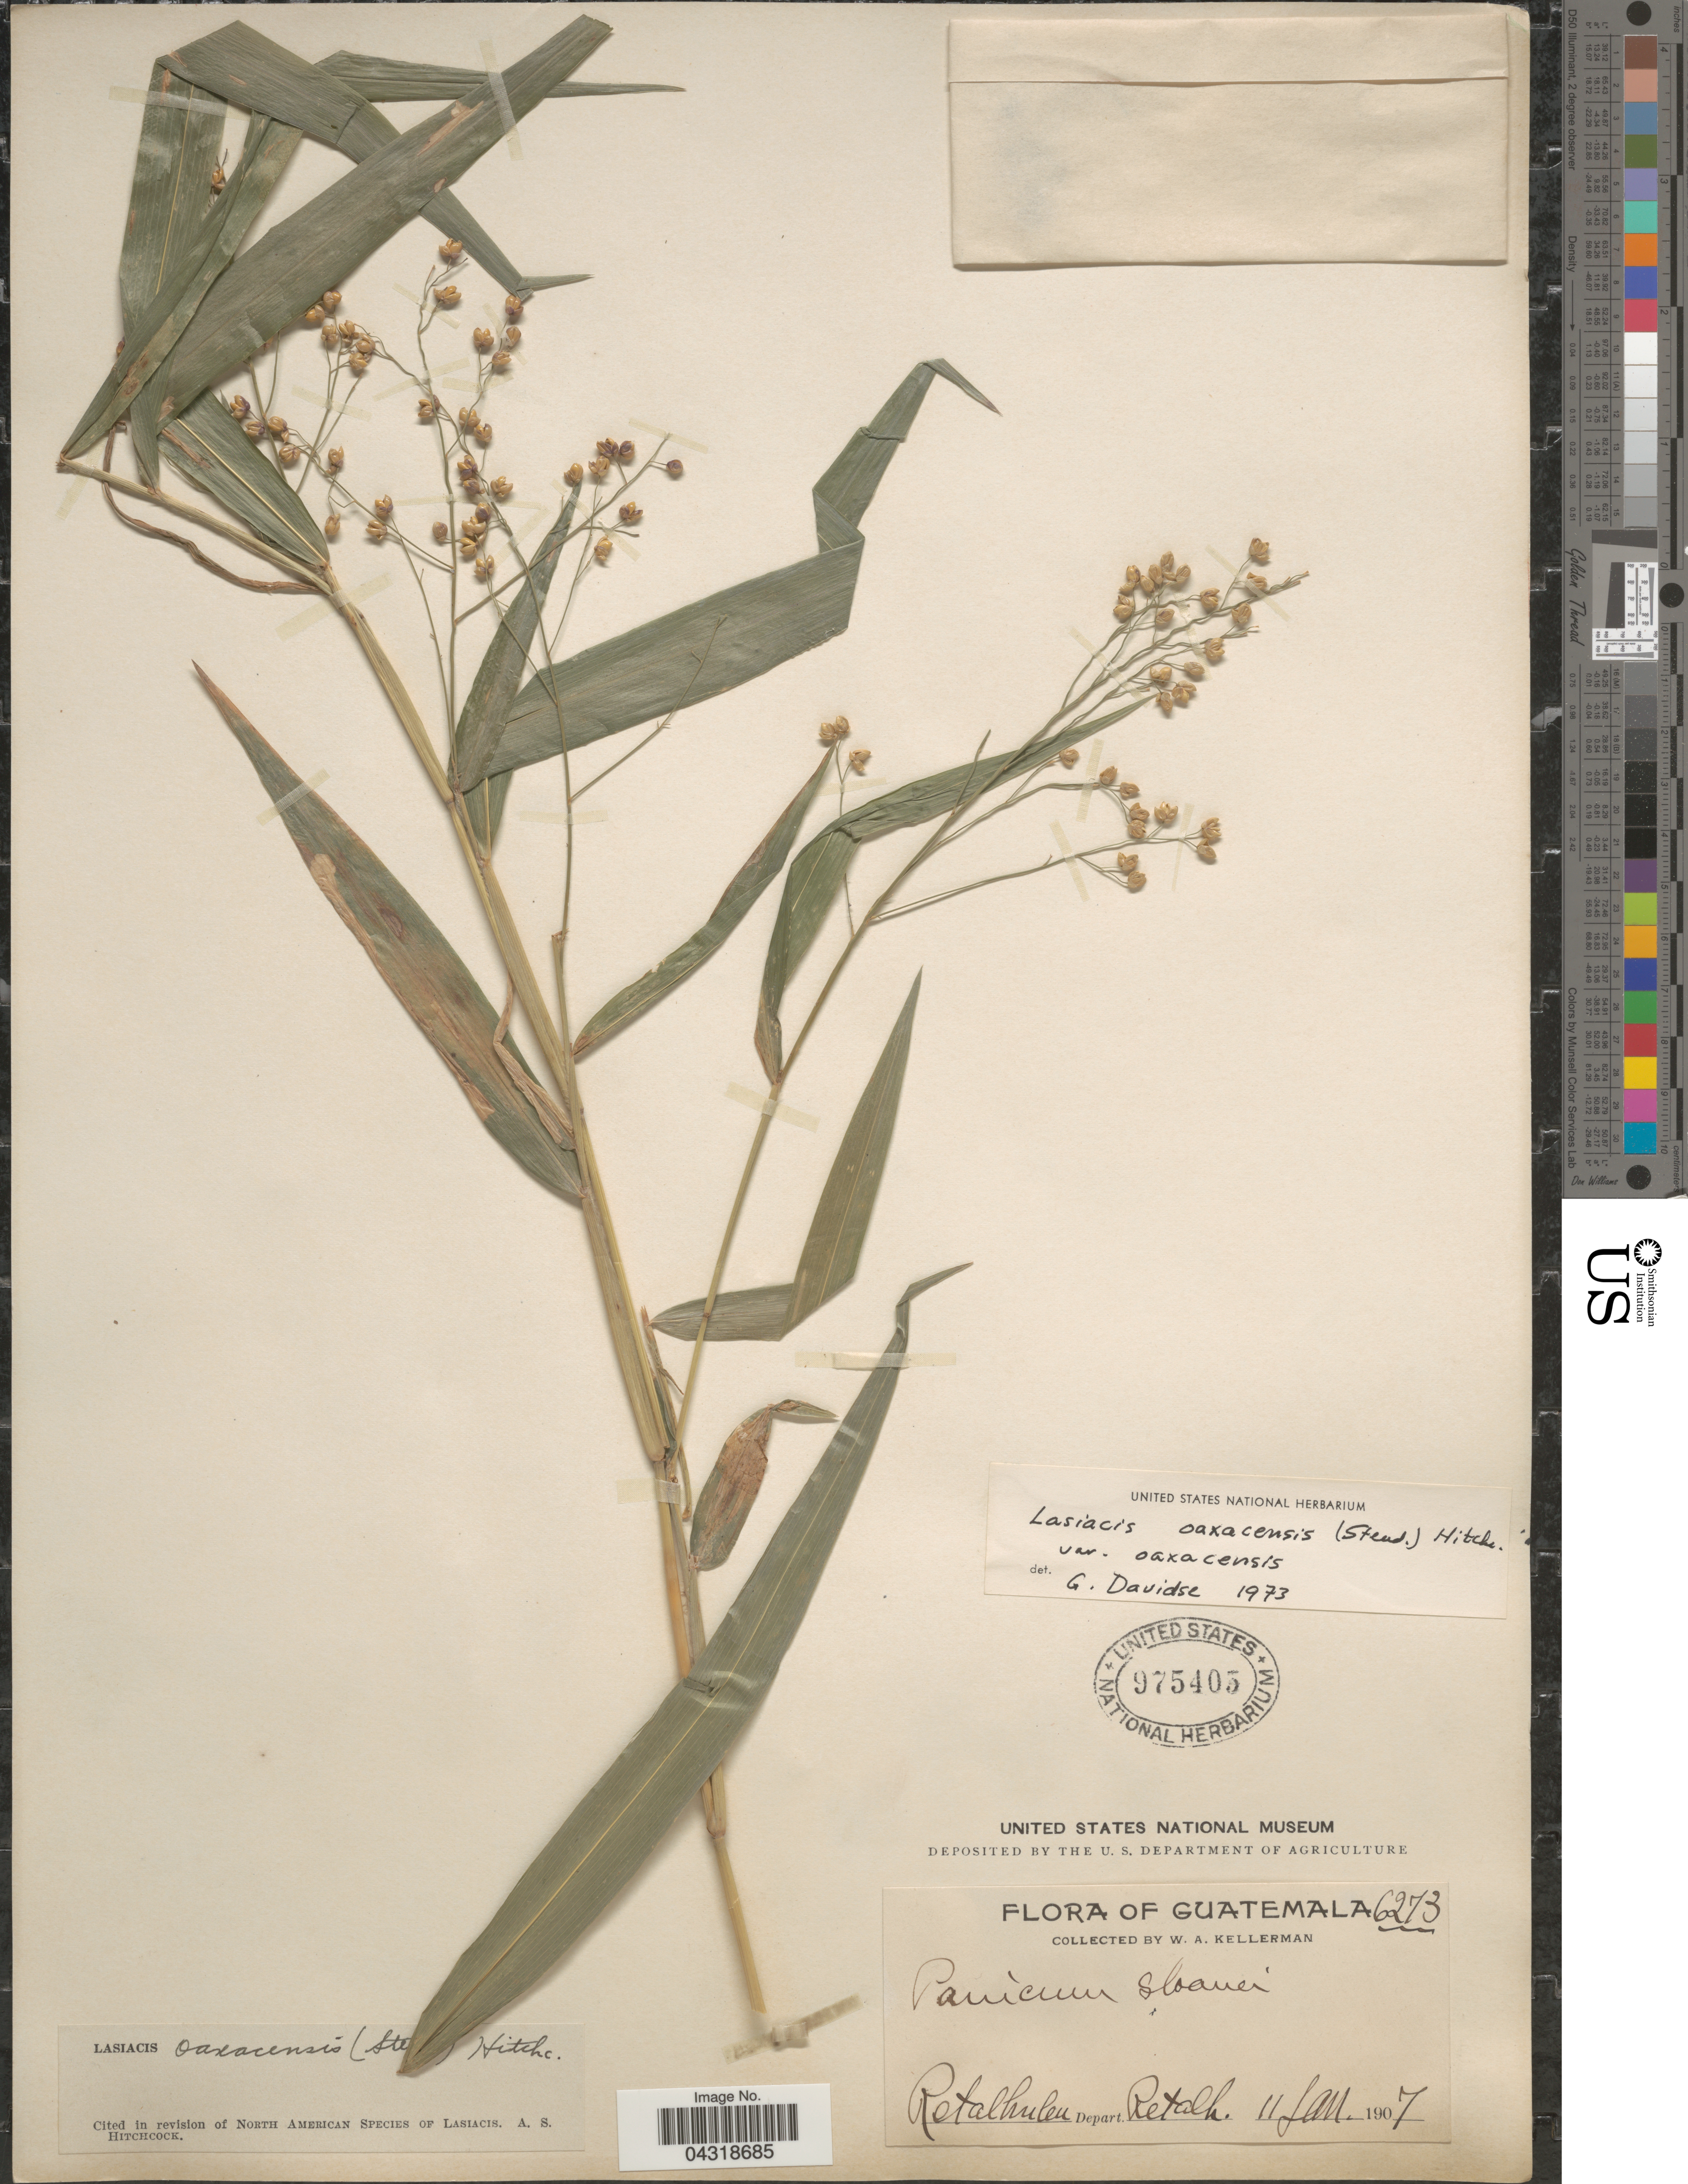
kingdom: Plantae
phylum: Tracheophyta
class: Liliopsida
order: Poales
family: Poaceae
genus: Lasiacis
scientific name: Lasiacis oaxacensis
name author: (Steud.) Hitchc.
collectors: W. Kellerman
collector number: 6273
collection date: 1907-01-11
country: Guatemala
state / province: Retalhuleu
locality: Depart. Retalh.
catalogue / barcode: US 975405